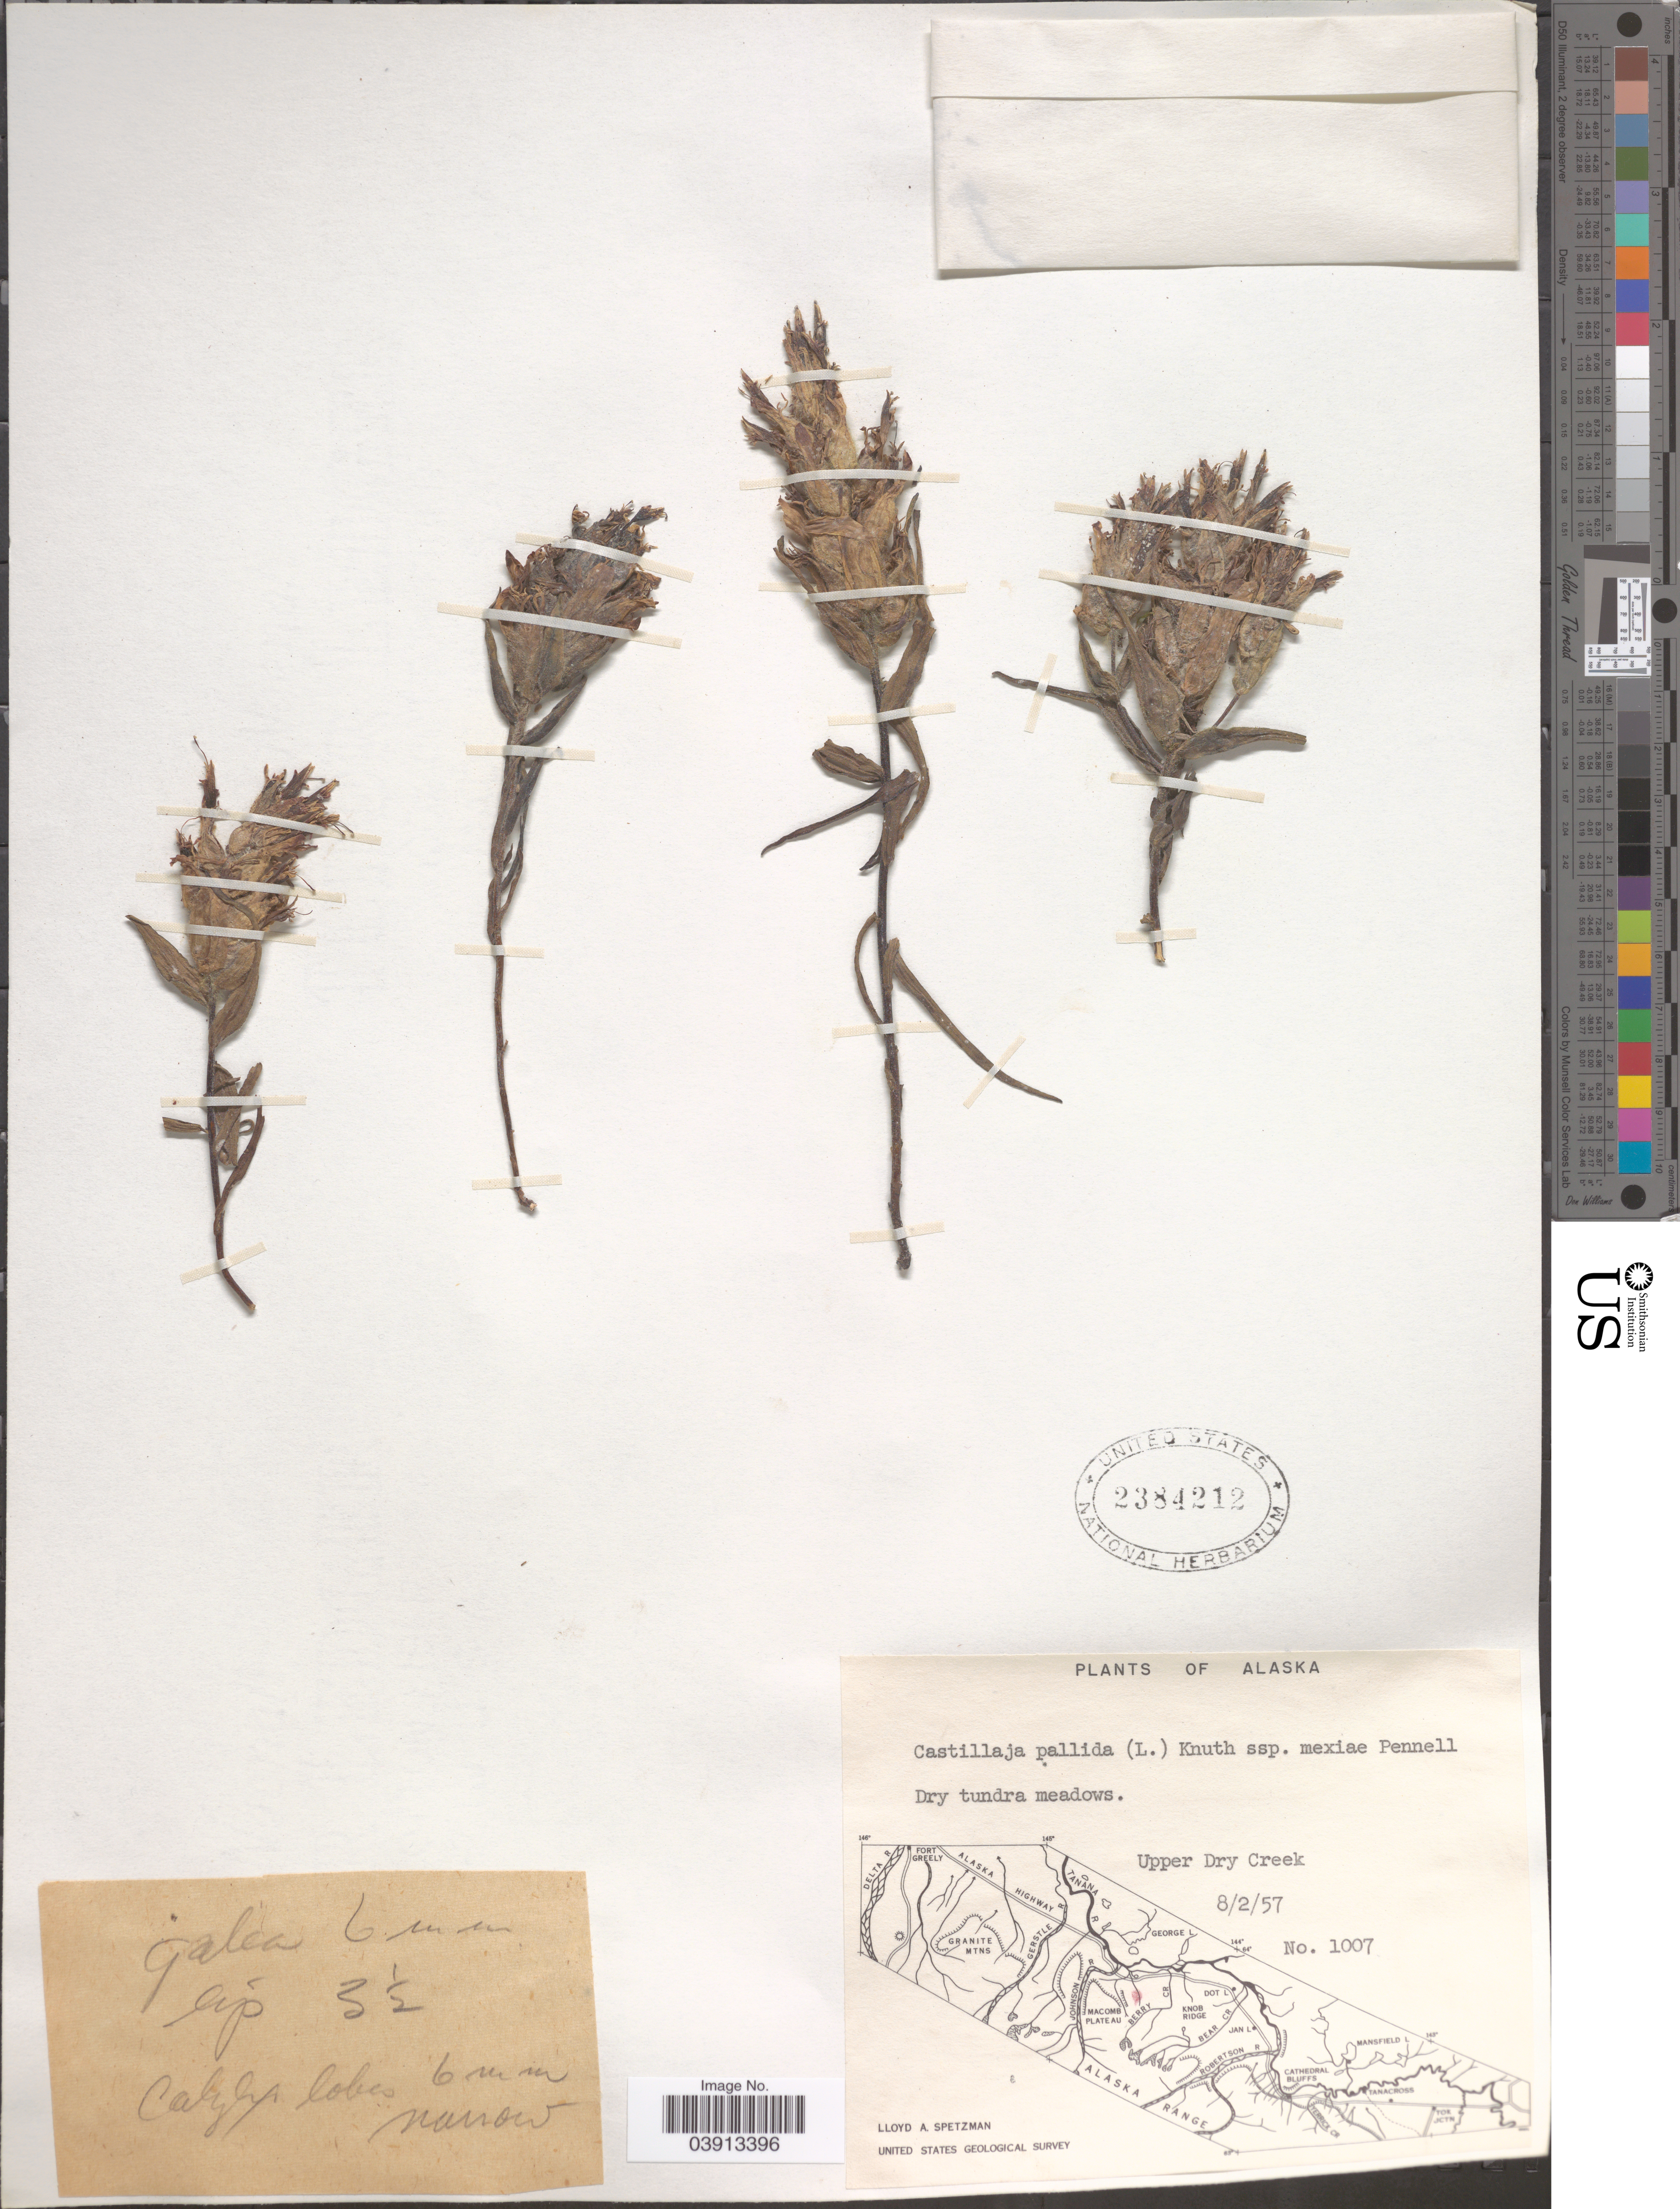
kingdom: Plantae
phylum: Tracheophyta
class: Magnoliopsida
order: Lamiales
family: Orobanchaceae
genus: Castilleja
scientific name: Castilleja pallida subsp. mexiae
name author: Pennell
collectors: L. Spetzman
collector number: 1007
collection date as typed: Transcribed d/m/y: 2/8/57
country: United States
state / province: Alaska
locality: Upper Dry Creek.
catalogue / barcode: US 2384212